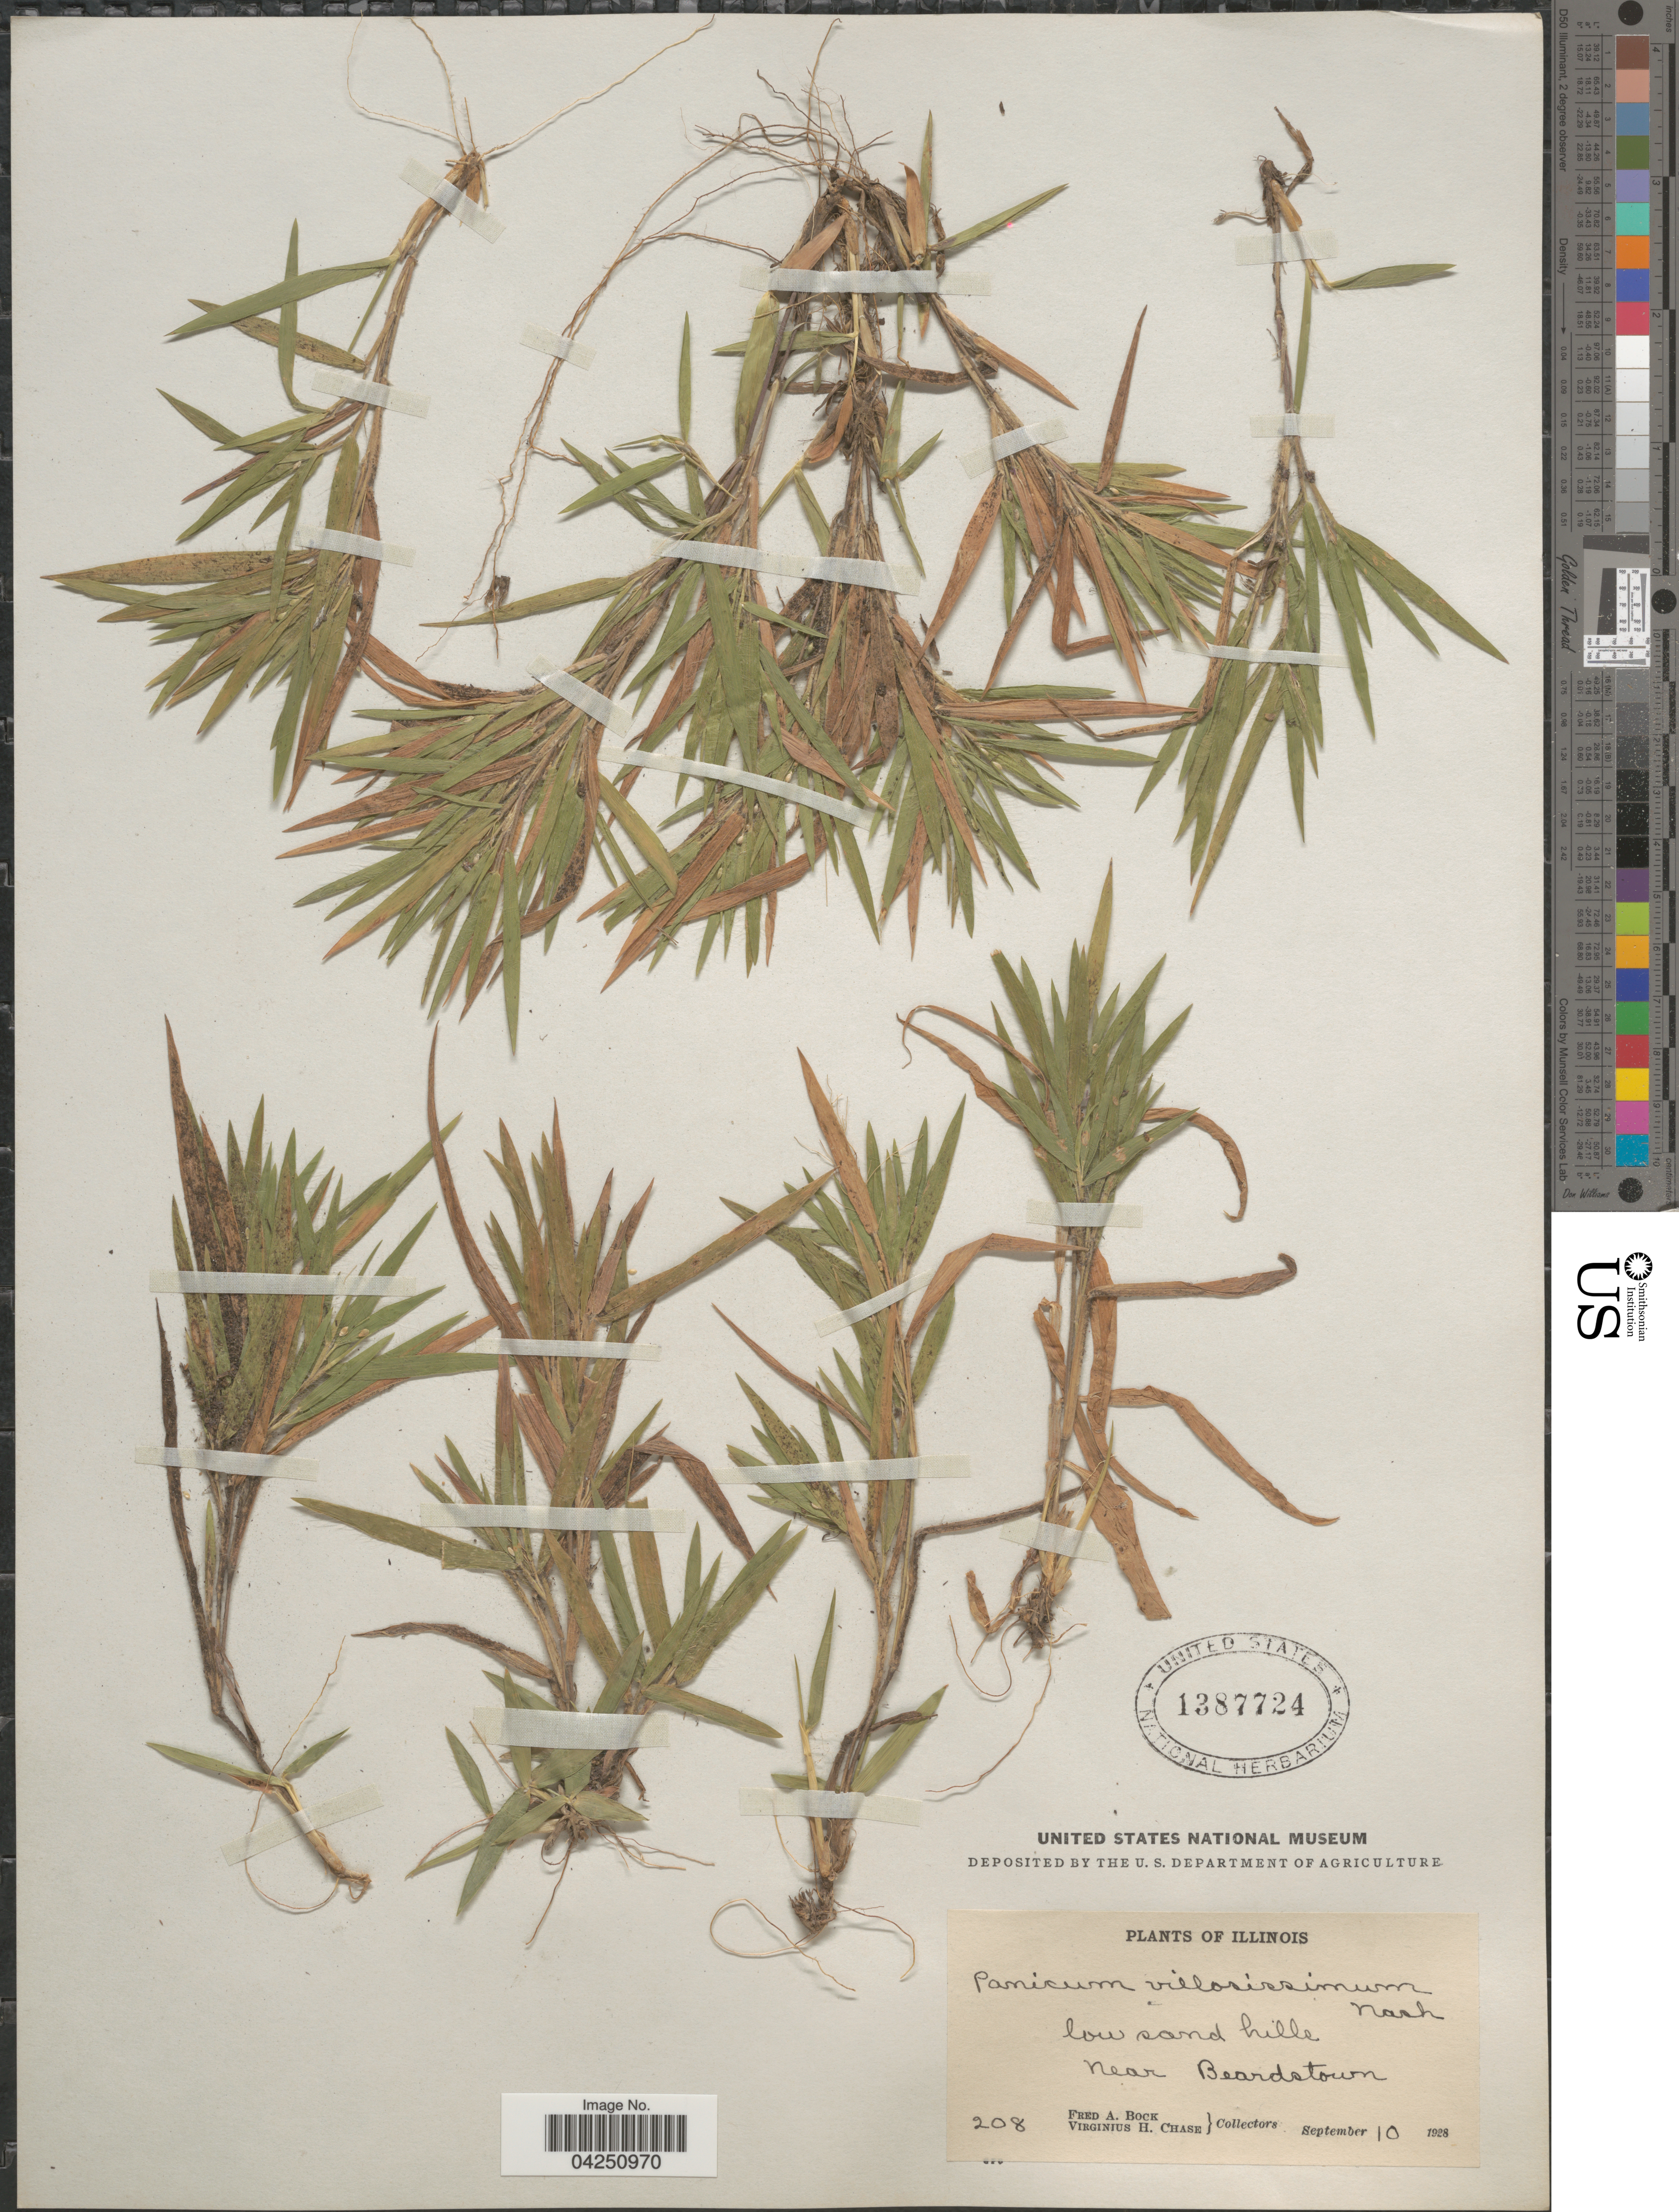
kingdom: Plantae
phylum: Tracheophyta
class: Liliopsida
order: Poales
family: Poaceae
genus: Dichanthelium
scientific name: Dichanthelium acuminatum var. acuminatum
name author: (Sw.) Gould & C.A. Clark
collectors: F. Bock & V. H. Chase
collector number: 208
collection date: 1928-09-10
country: United States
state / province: Illinois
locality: Low sand hills. Near Beardstown.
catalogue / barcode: US 1387724